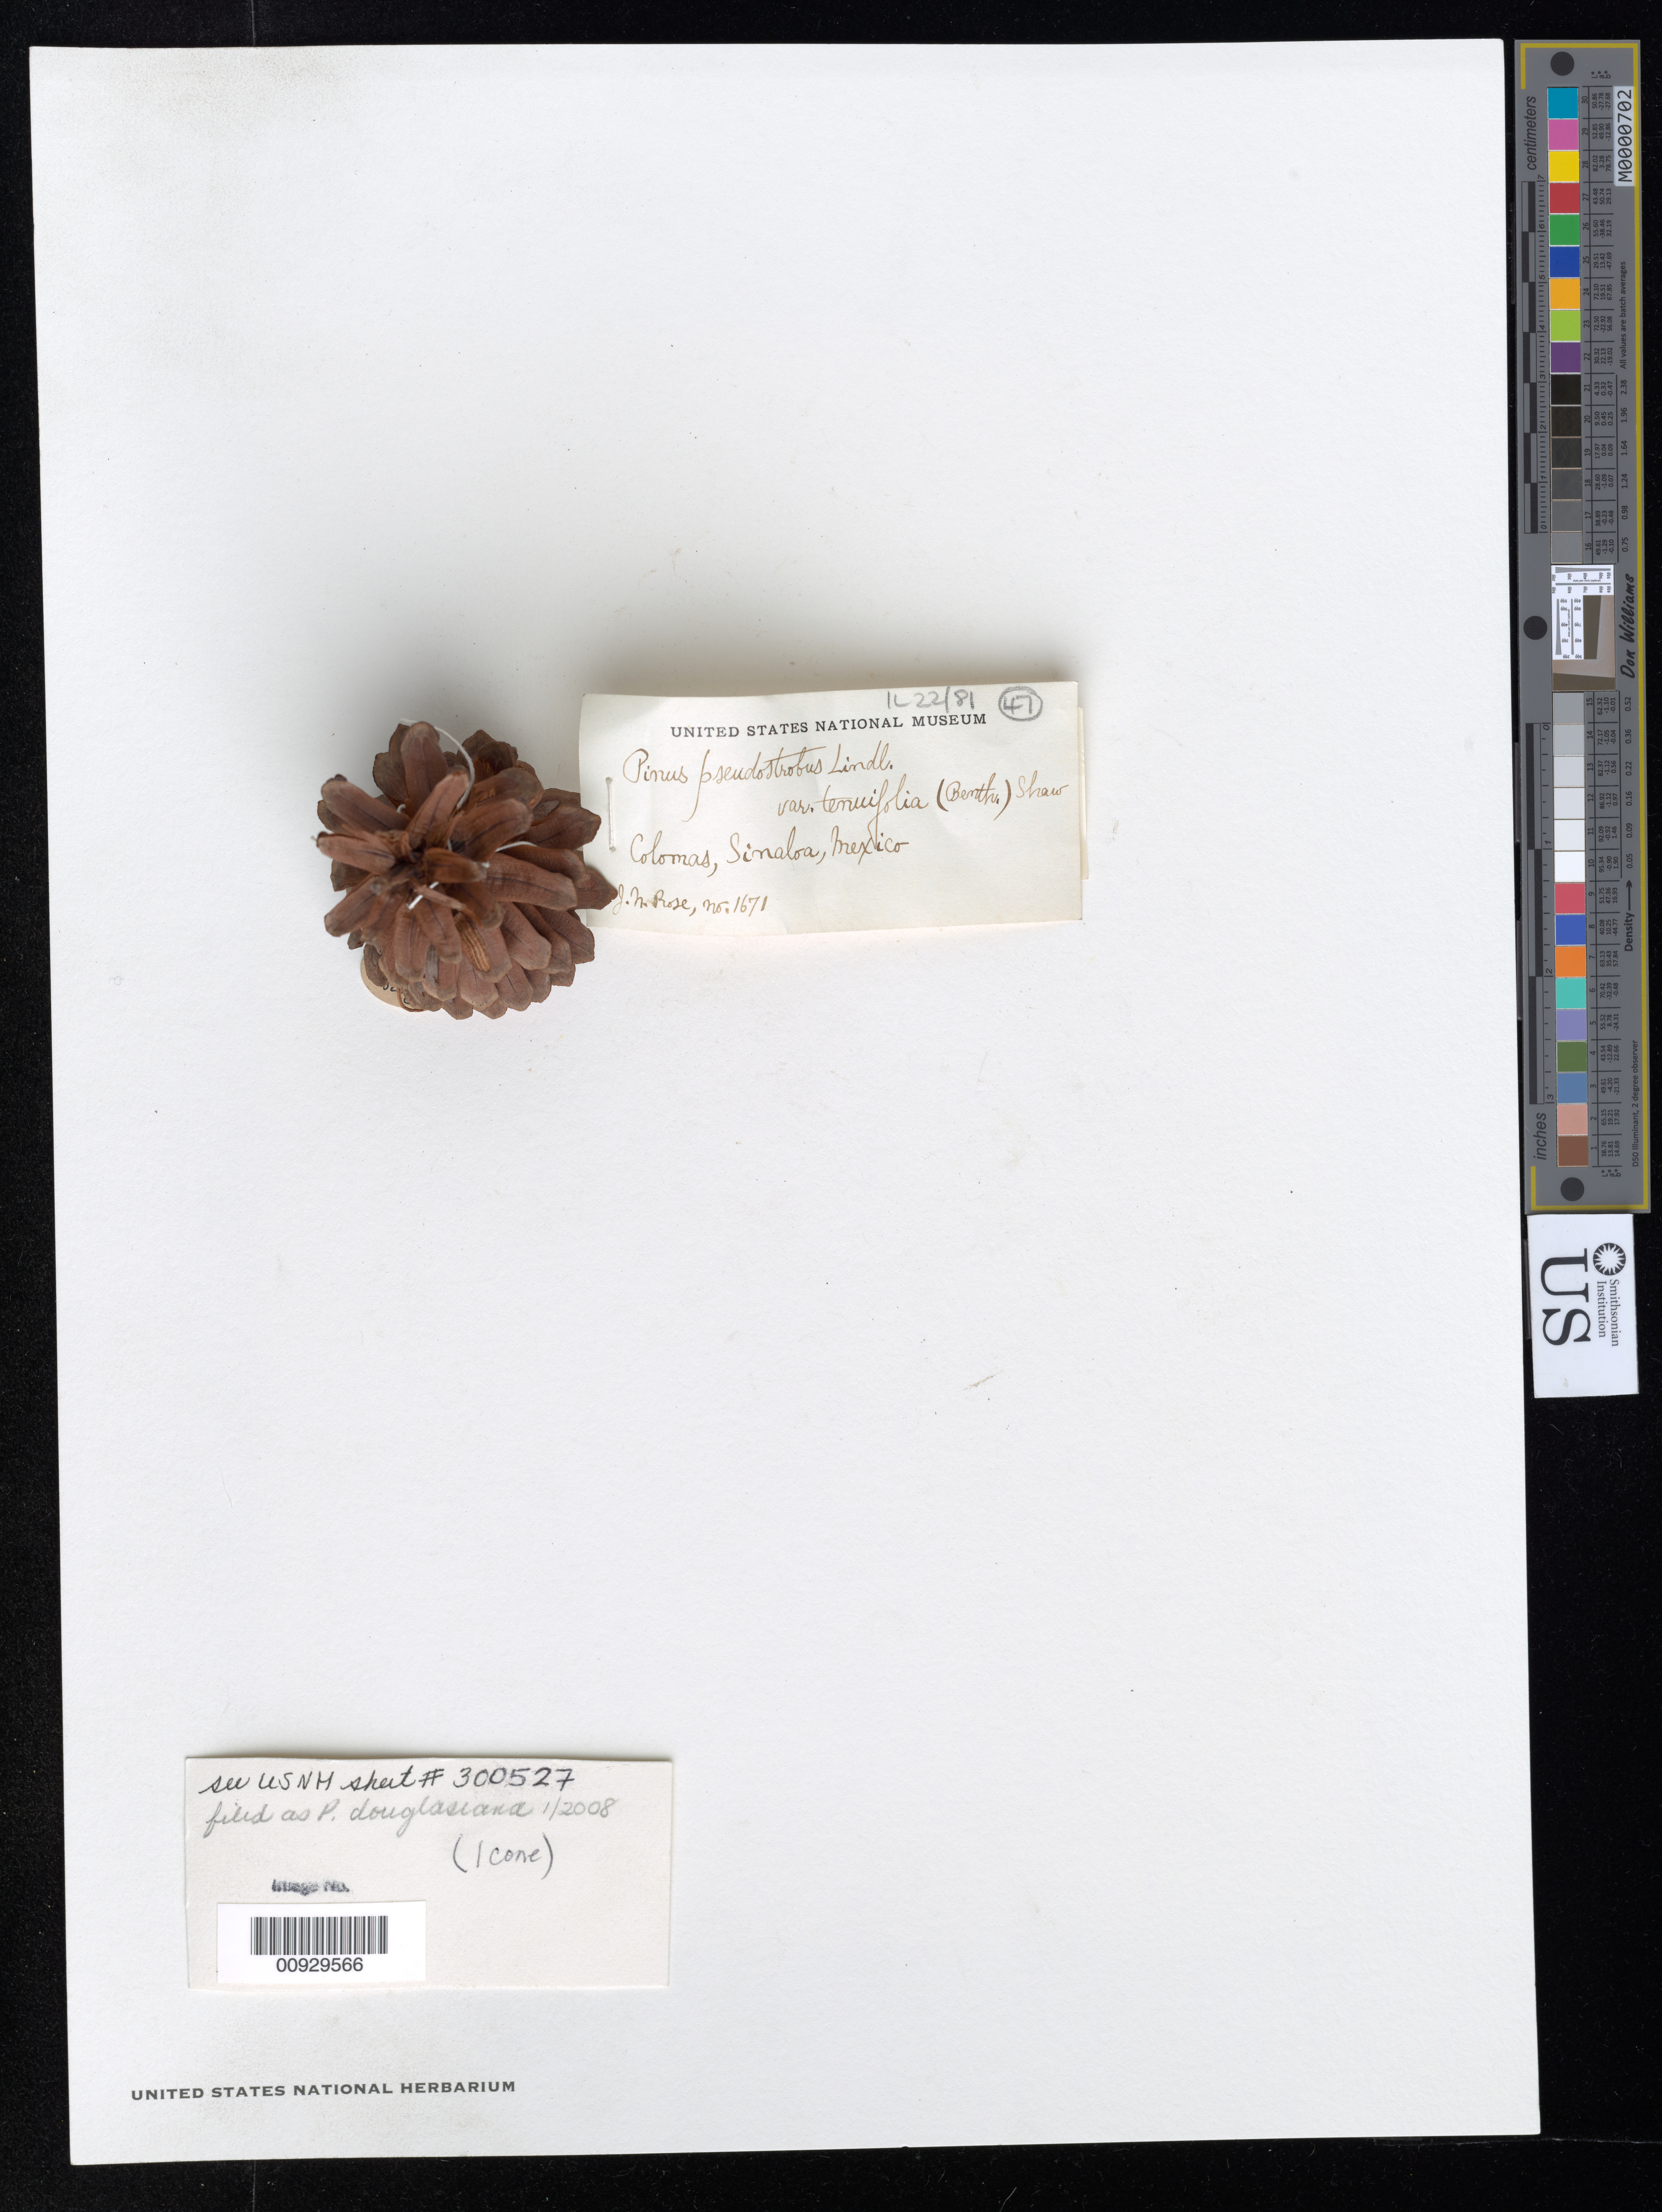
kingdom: Plantae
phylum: Tracheophyta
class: Pinopsida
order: Pinales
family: Pinaceae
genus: Pinus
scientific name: Pinus douglasiana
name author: Martínez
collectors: J. N. Rose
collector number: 1671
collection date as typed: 14 Jul 1897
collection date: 1897-07-14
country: Mexico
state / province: Sinaloa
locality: Near Colomas in the Foothills of the Sierra Madre.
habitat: In the Foothills of the Sierra.